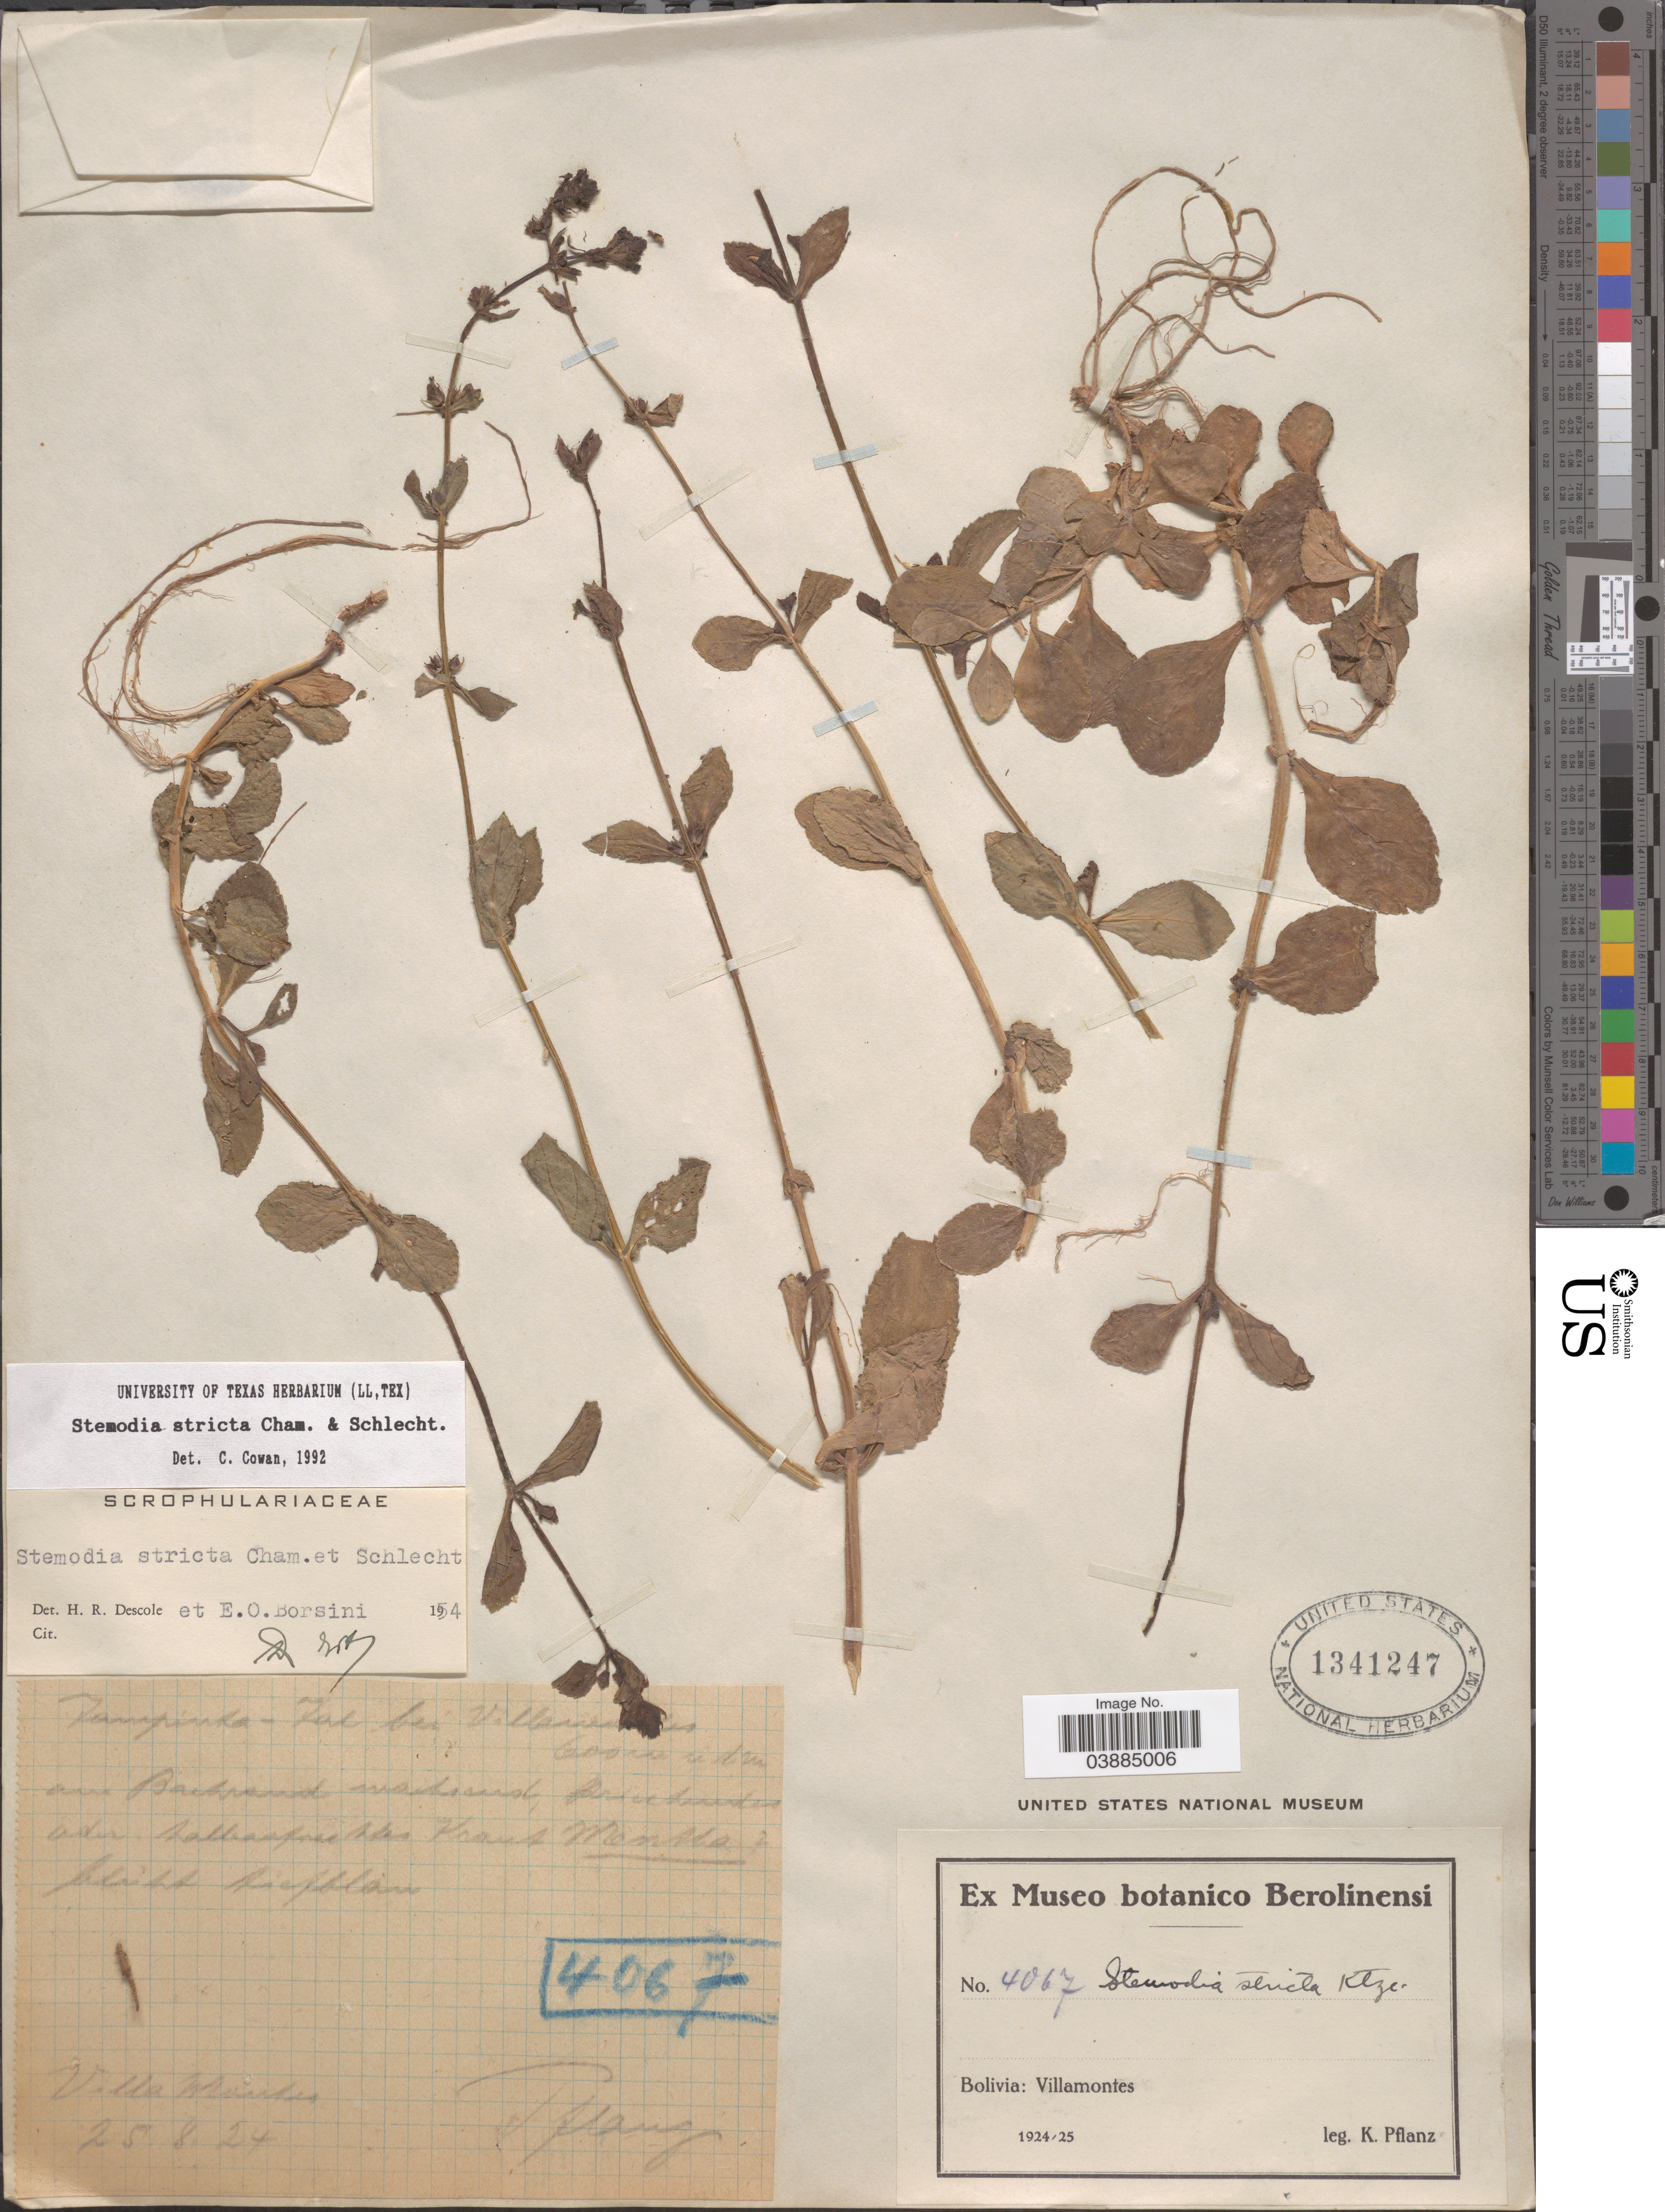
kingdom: Plantae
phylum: Tracheophyta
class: Magnoliopsida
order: Lamiales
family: Plantaginaceae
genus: Stemodia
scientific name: Stemodia stricta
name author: Cham. & Schltdl.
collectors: K. Pflanz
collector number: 4067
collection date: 1924-08-25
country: Bolivia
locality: Villamontes.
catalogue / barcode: US 1341247